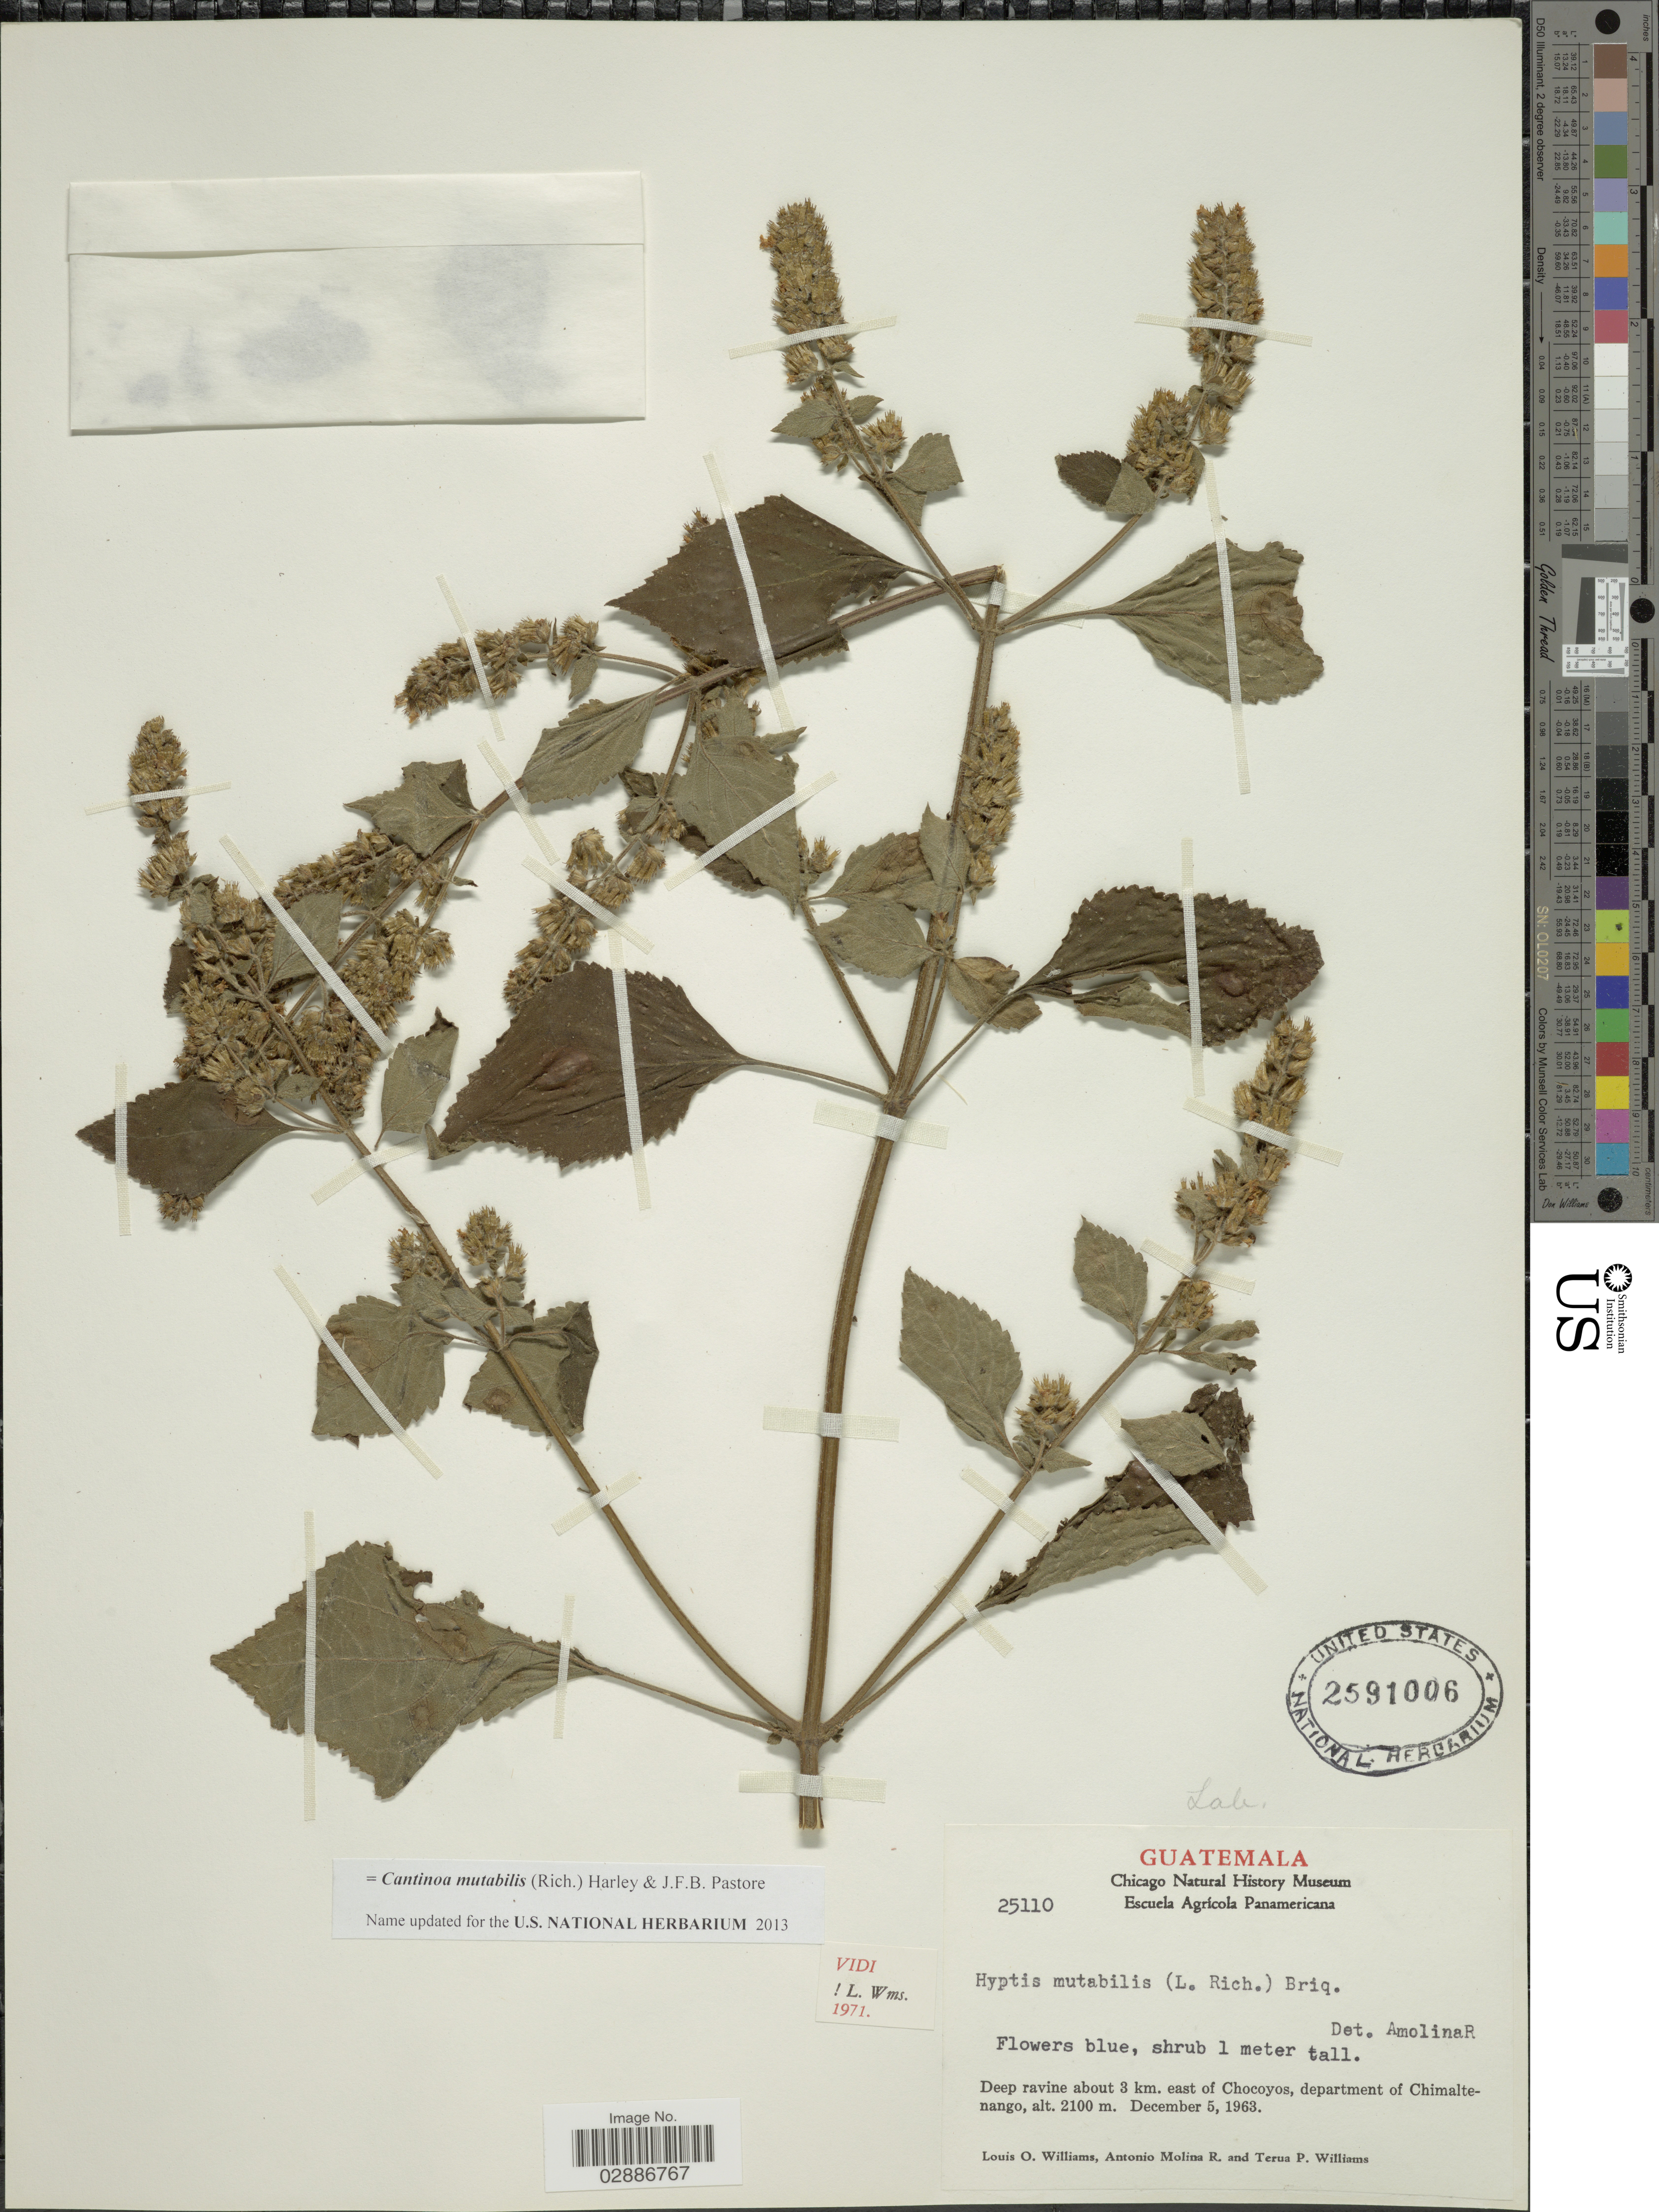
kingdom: Plantae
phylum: Tracheophyta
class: Magnoliopsida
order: Lamiales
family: Lamiaceae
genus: Cantinoa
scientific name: Cantinoa mutabilis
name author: (Rich.) Harley & J.F.B. Pastore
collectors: L. O. Williams, A. Molina R. & T. Williams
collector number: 25110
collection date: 1963-12-05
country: Guatemala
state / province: Chimaltenango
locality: Deep ravine about 3 km. east of Chocoyos, department of Chimaltenango.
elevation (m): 2100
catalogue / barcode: US 2591006